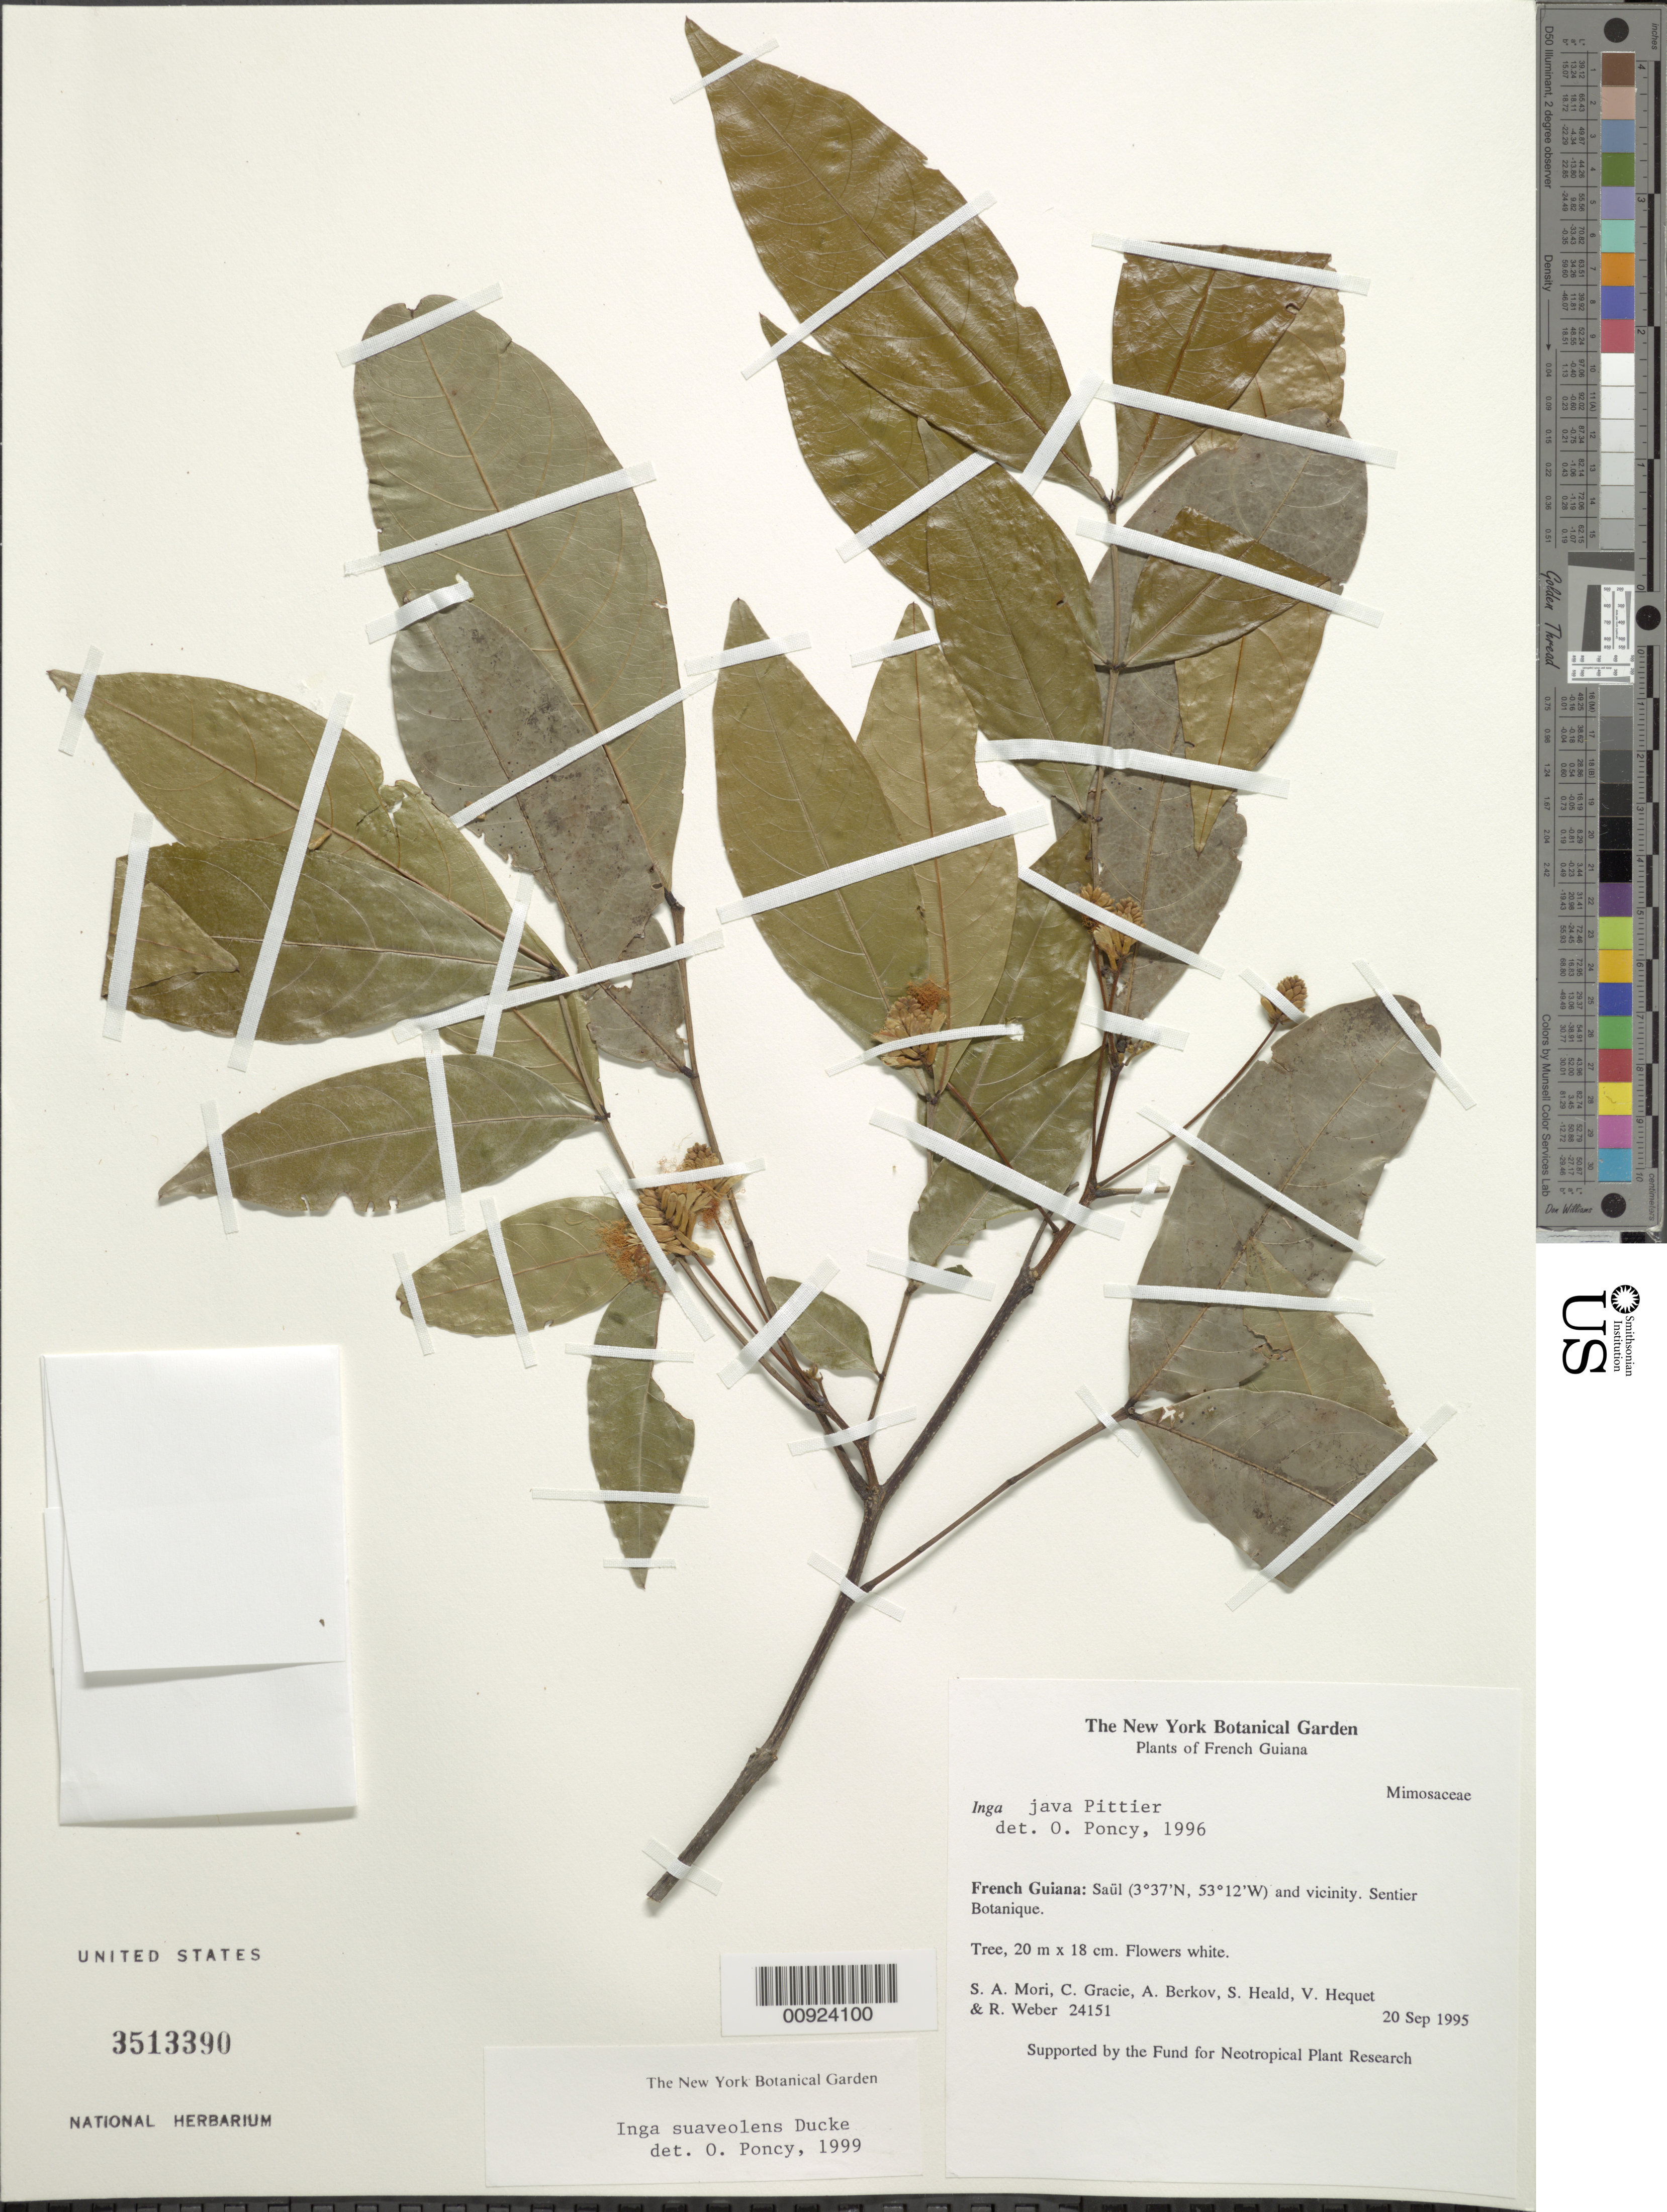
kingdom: Plantae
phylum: Tracheophyta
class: Magnoliopsida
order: Fabales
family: Fabaceae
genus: Inga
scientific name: Inga suaveolens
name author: Ducke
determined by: Poncy, O.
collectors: S. Mori, C. A. Gracie, A. Berkov, S. Heald, V. Hequet & R. Weber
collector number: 24151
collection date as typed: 20-Sep-95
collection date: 1995-09-20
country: French Guiana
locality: Saül and vic., Sentier Botanique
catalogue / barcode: US 3513390